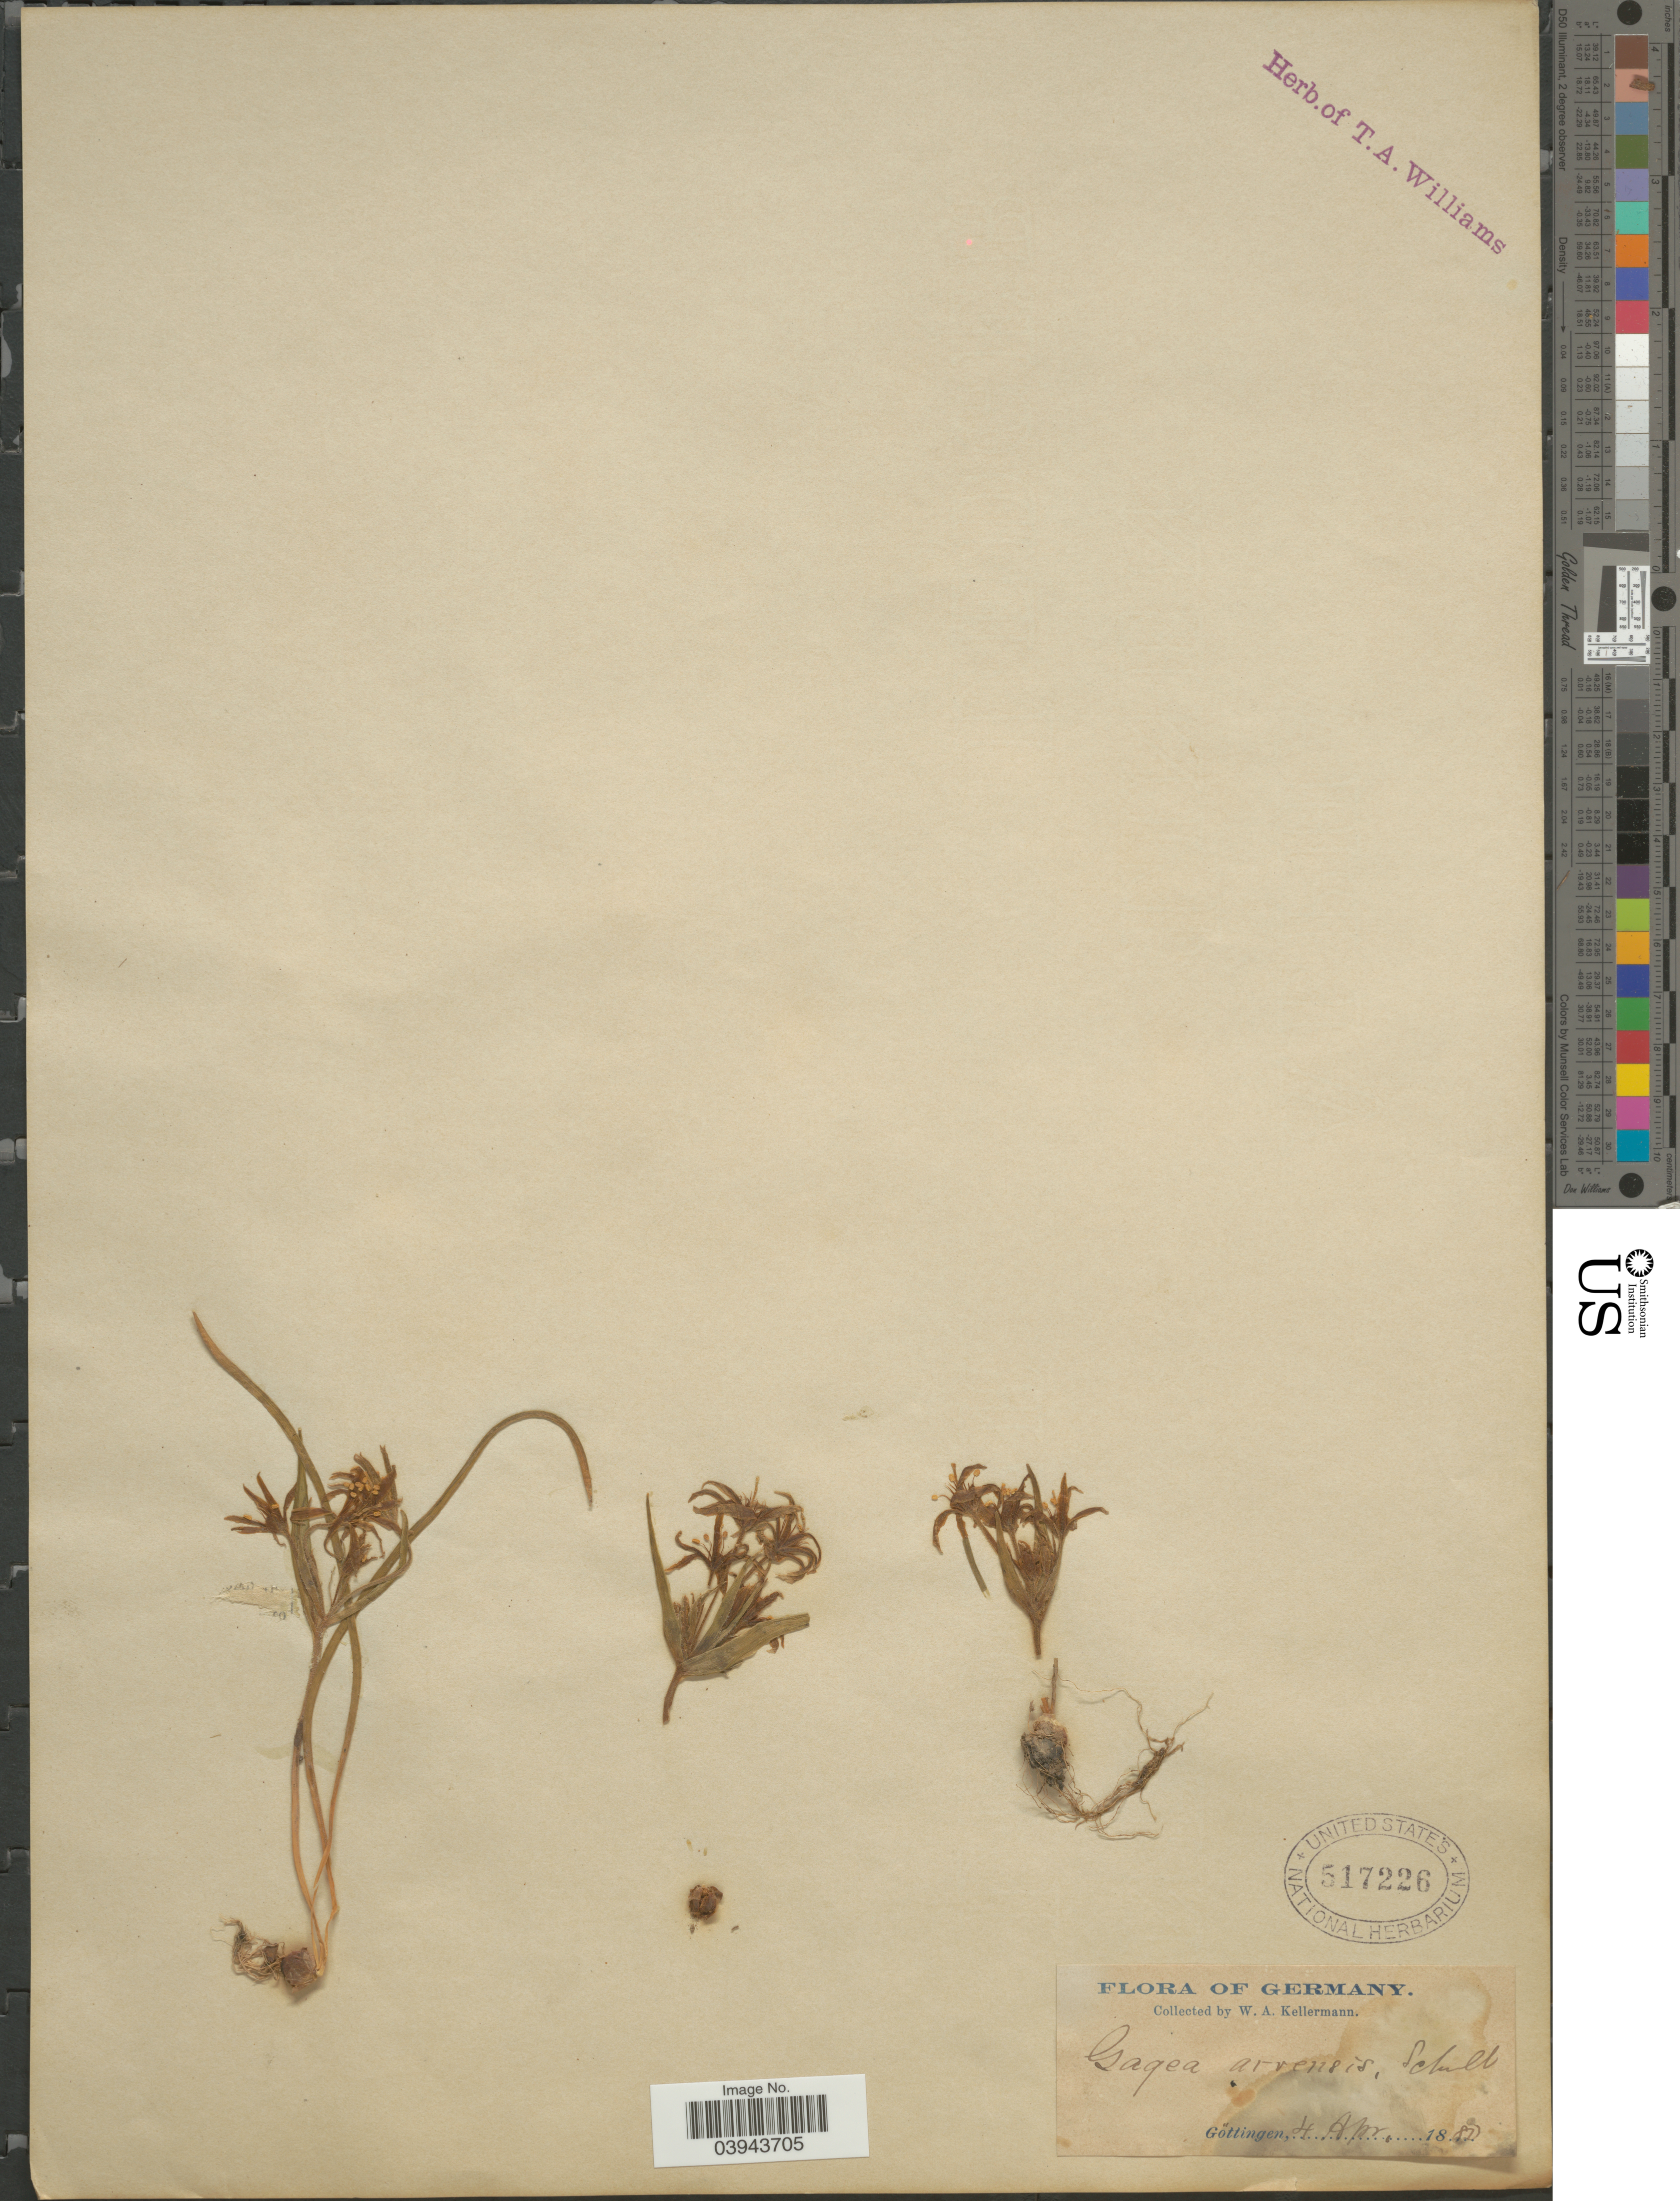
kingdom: Plantae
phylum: Tracheophyta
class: Liliopsida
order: Liliales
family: Liliaceae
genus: Gagea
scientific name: Gagea arvensis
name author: (Pers.) Dumort.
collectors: W. Kellerman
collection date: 1880-04-04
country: Germany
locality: Göttingen.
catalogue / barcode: US 517226